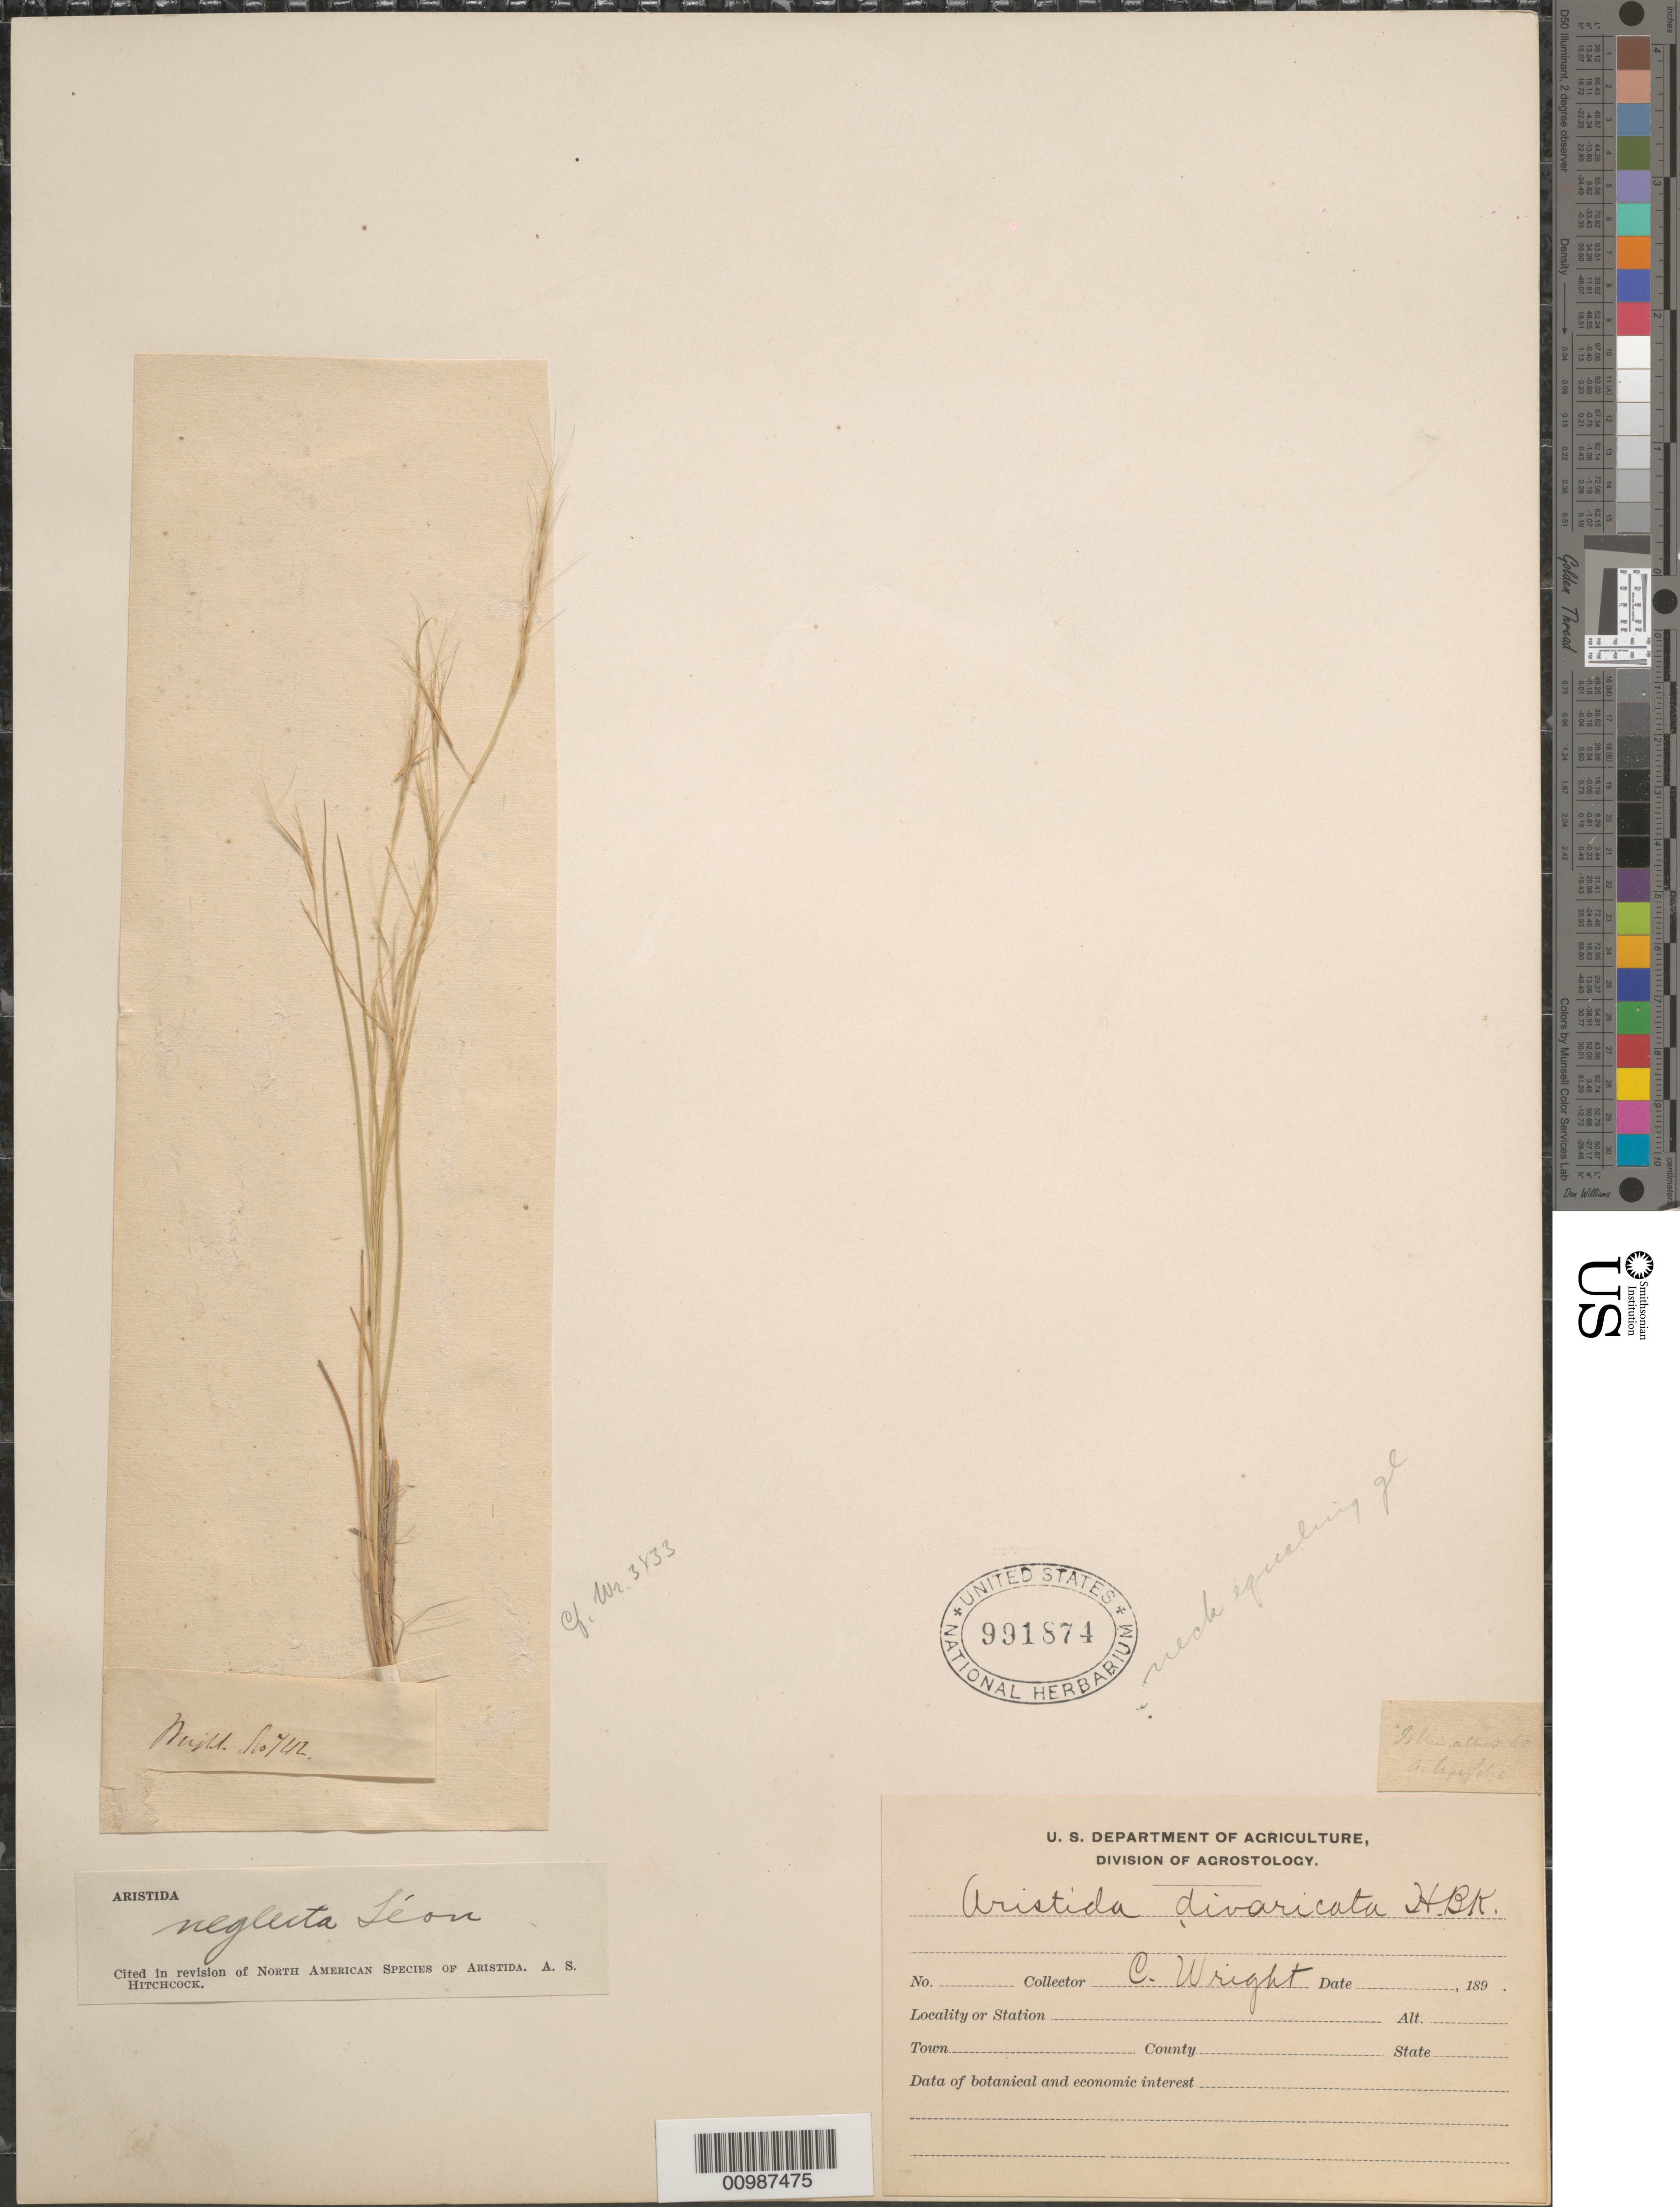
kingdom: Plantae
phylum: Tracheophyta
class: Liliopsida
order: Poales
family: Poaceae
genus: Aristida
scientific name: Aristida neglecta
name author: León ex Hitchc.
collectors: C. Wright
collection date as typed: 1800 to 1899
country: Cuba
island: Cuba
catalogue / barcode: US 991874